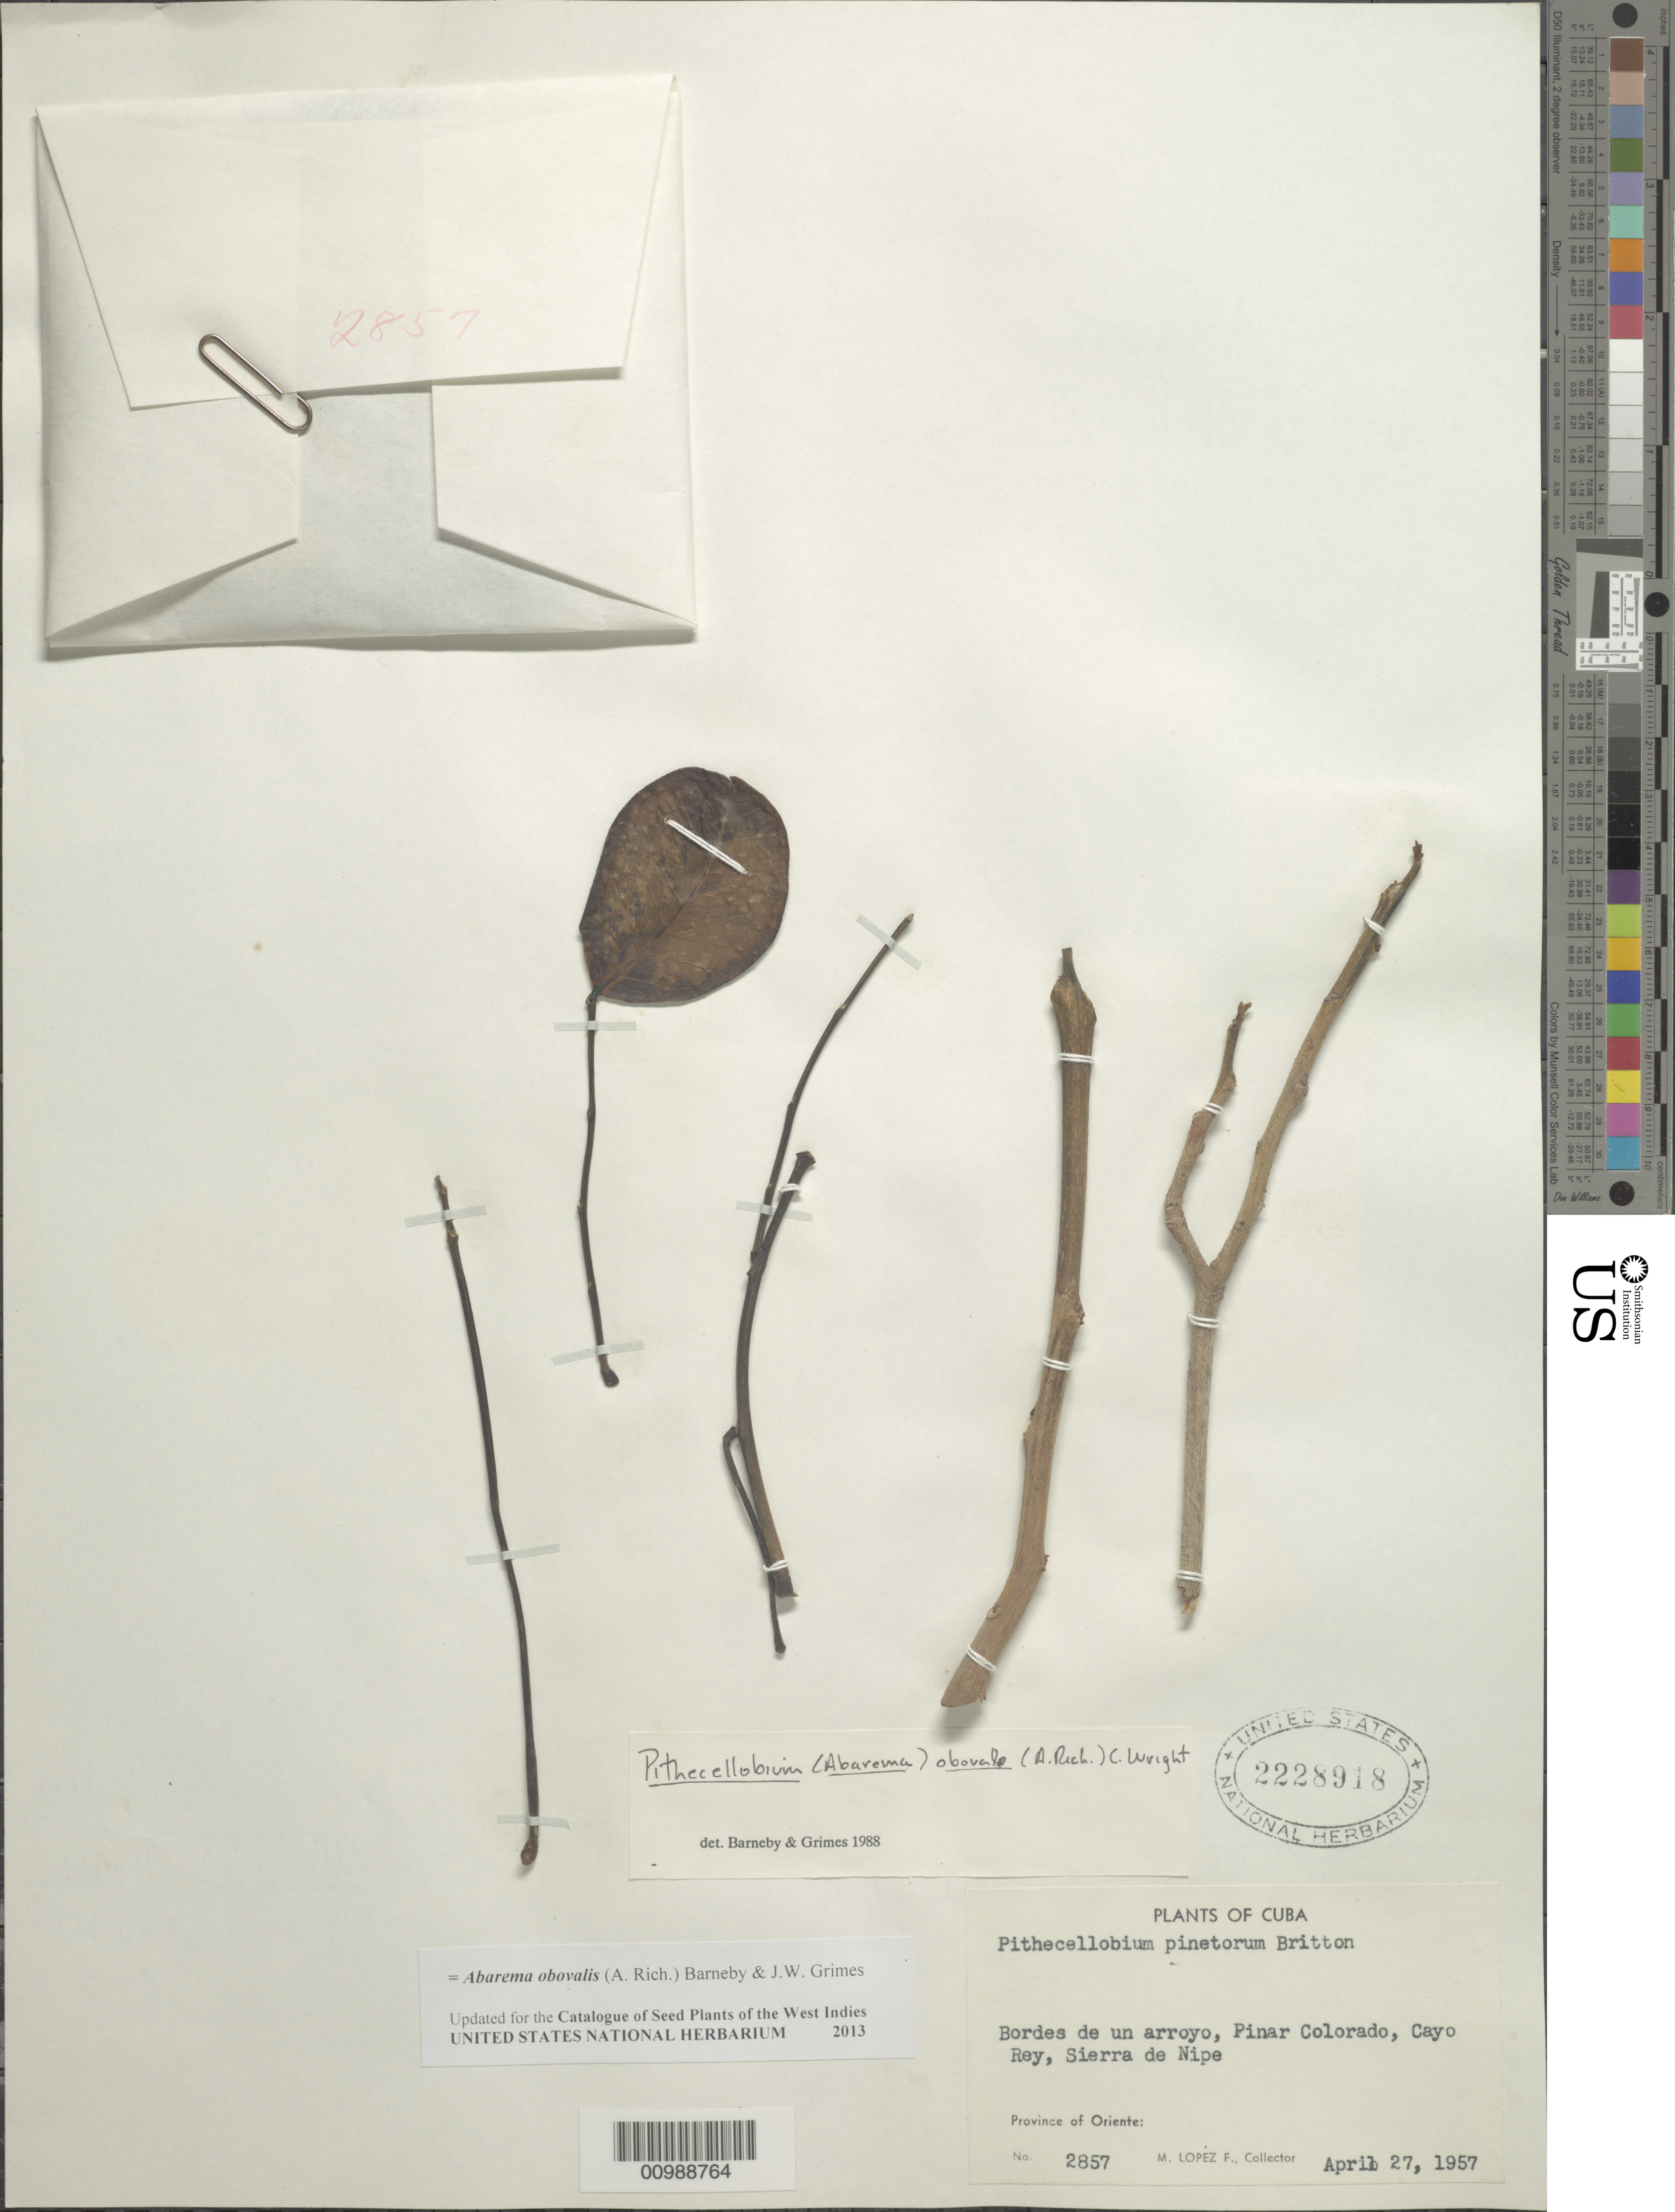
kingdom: Plantae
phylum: Tracheophyta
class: Magnoliopsida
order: Fabales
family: Fabaceae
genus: Jupunba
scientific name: Jupunba obovalis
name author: (A. Rich.) Britton & Rose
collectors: M. López Figueiras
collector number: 2857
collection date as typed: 27 Apr 1957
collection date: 1957-04-27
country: Cuba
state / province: Holguín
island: Cuba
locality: Sierra de Nipe; Cayo Rey, Pinar Colorado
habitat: Bordes de un arroyo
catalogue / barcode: US 2228918